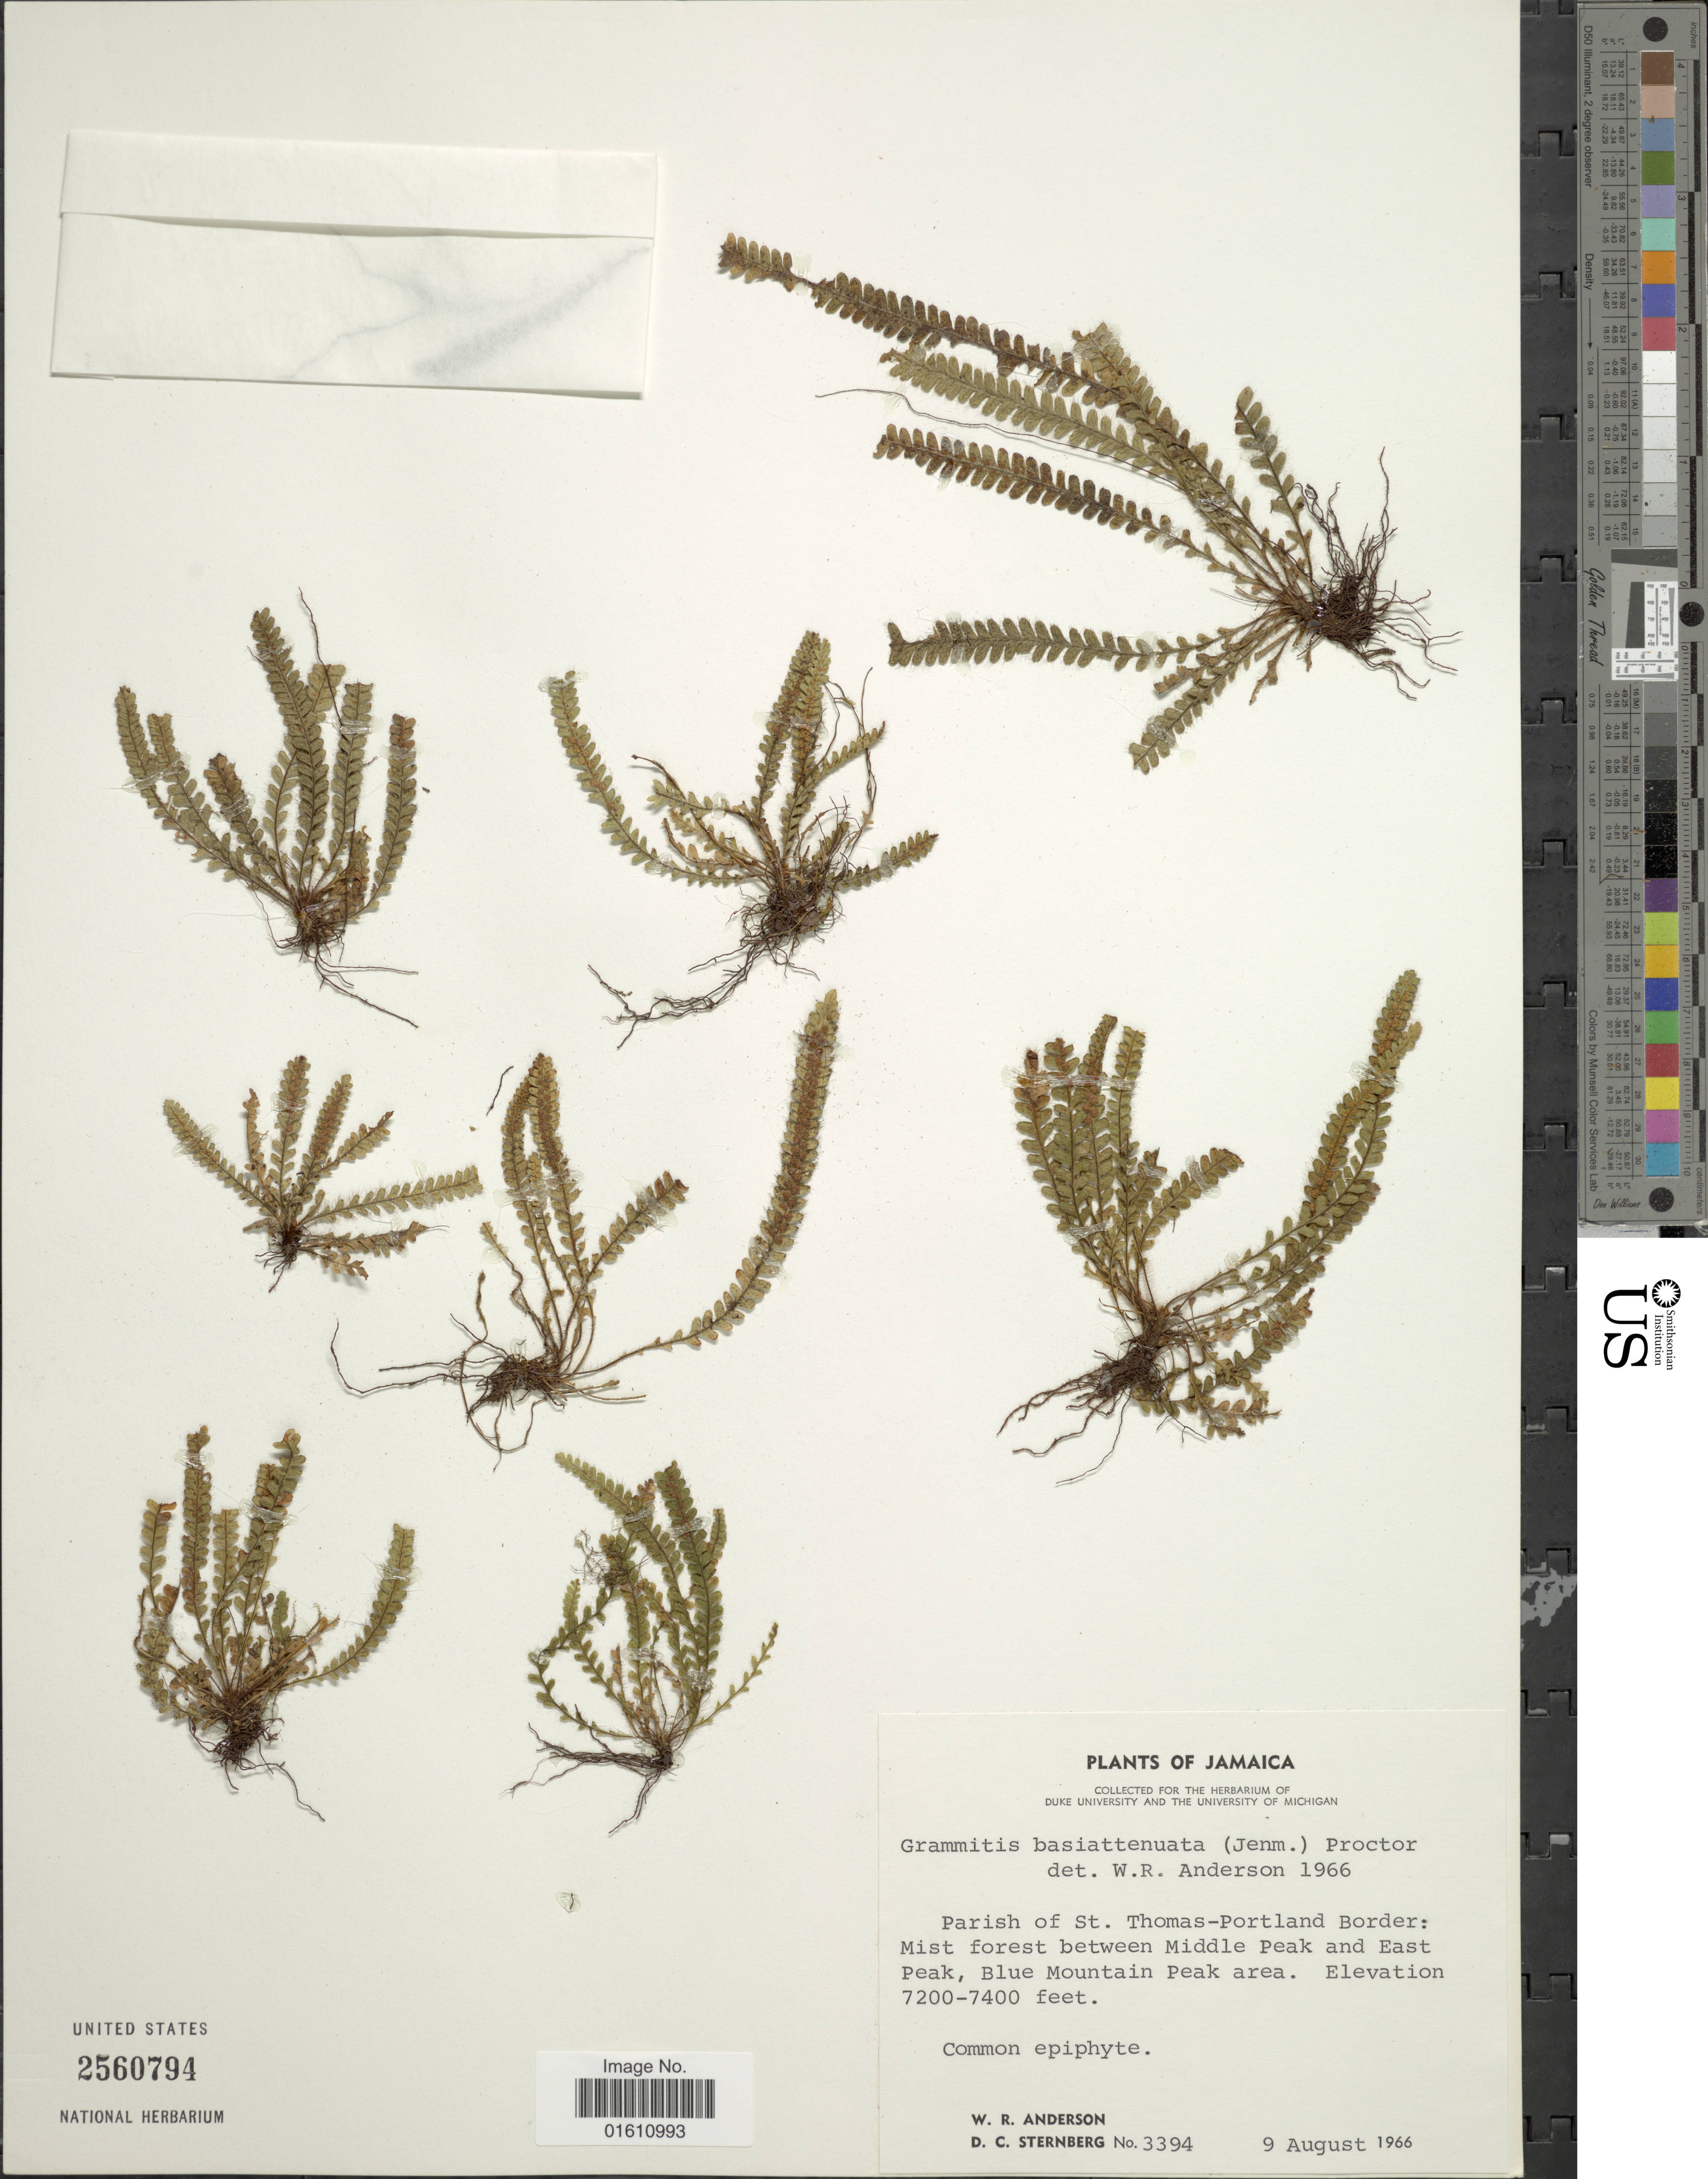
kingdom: Plantae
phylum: Tracheophyta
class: Polypodiopsida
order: Polypodiales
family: Polypodiaceae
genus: Moranopteris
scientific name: Moranopteris basiattenuata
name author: (Jenman) R. Y. Hirai & J. Prado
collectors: W. Anderson & D. Sternberg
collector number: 3394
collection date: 1966-08-09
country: Jamaica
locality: Parish of St. Thomas-Portland Border: Mist forest between Middle Peak and East Peak, Blue Mountain Peak area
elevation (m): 2195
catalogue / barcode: US 2560794